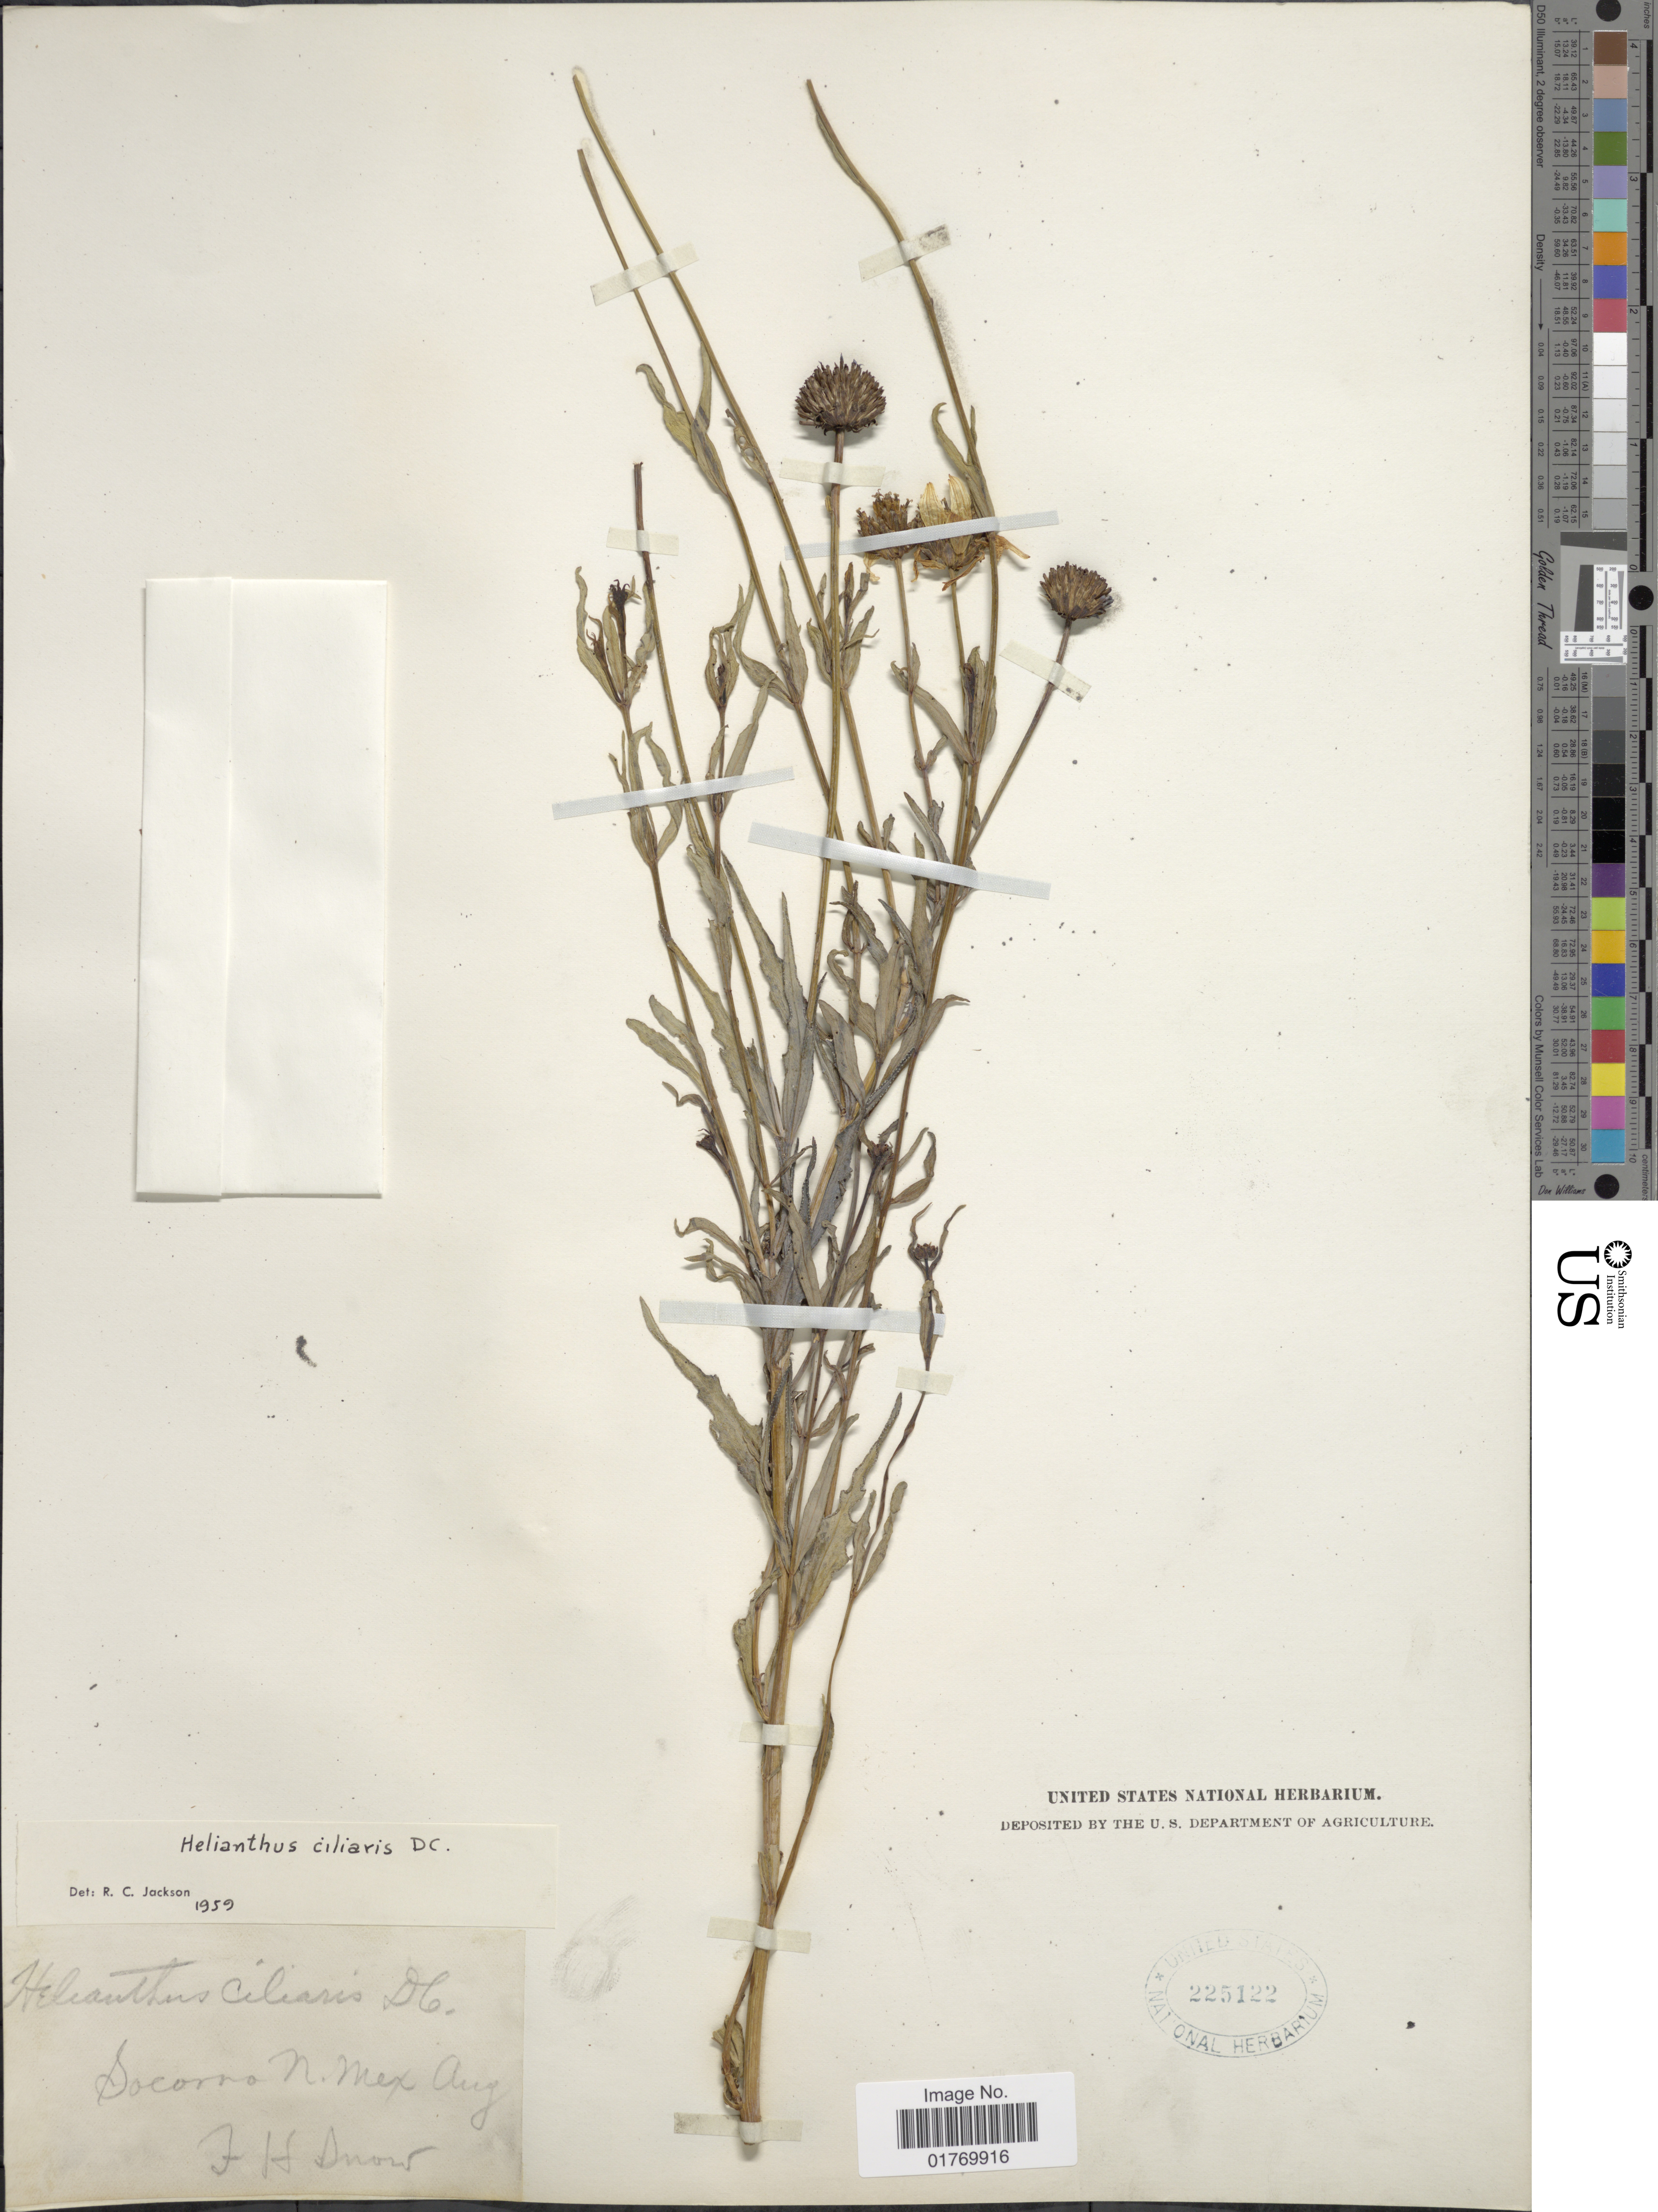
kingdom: Plantae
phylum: Tracheophyta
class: Magnoliopsida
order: Asterales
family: Asteraceae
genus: Helianthus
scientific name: Helianthus ciliaris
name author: DC.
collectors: J. H. Snow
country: United States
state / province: New Mexico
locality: Socorro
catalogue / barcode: US 225122